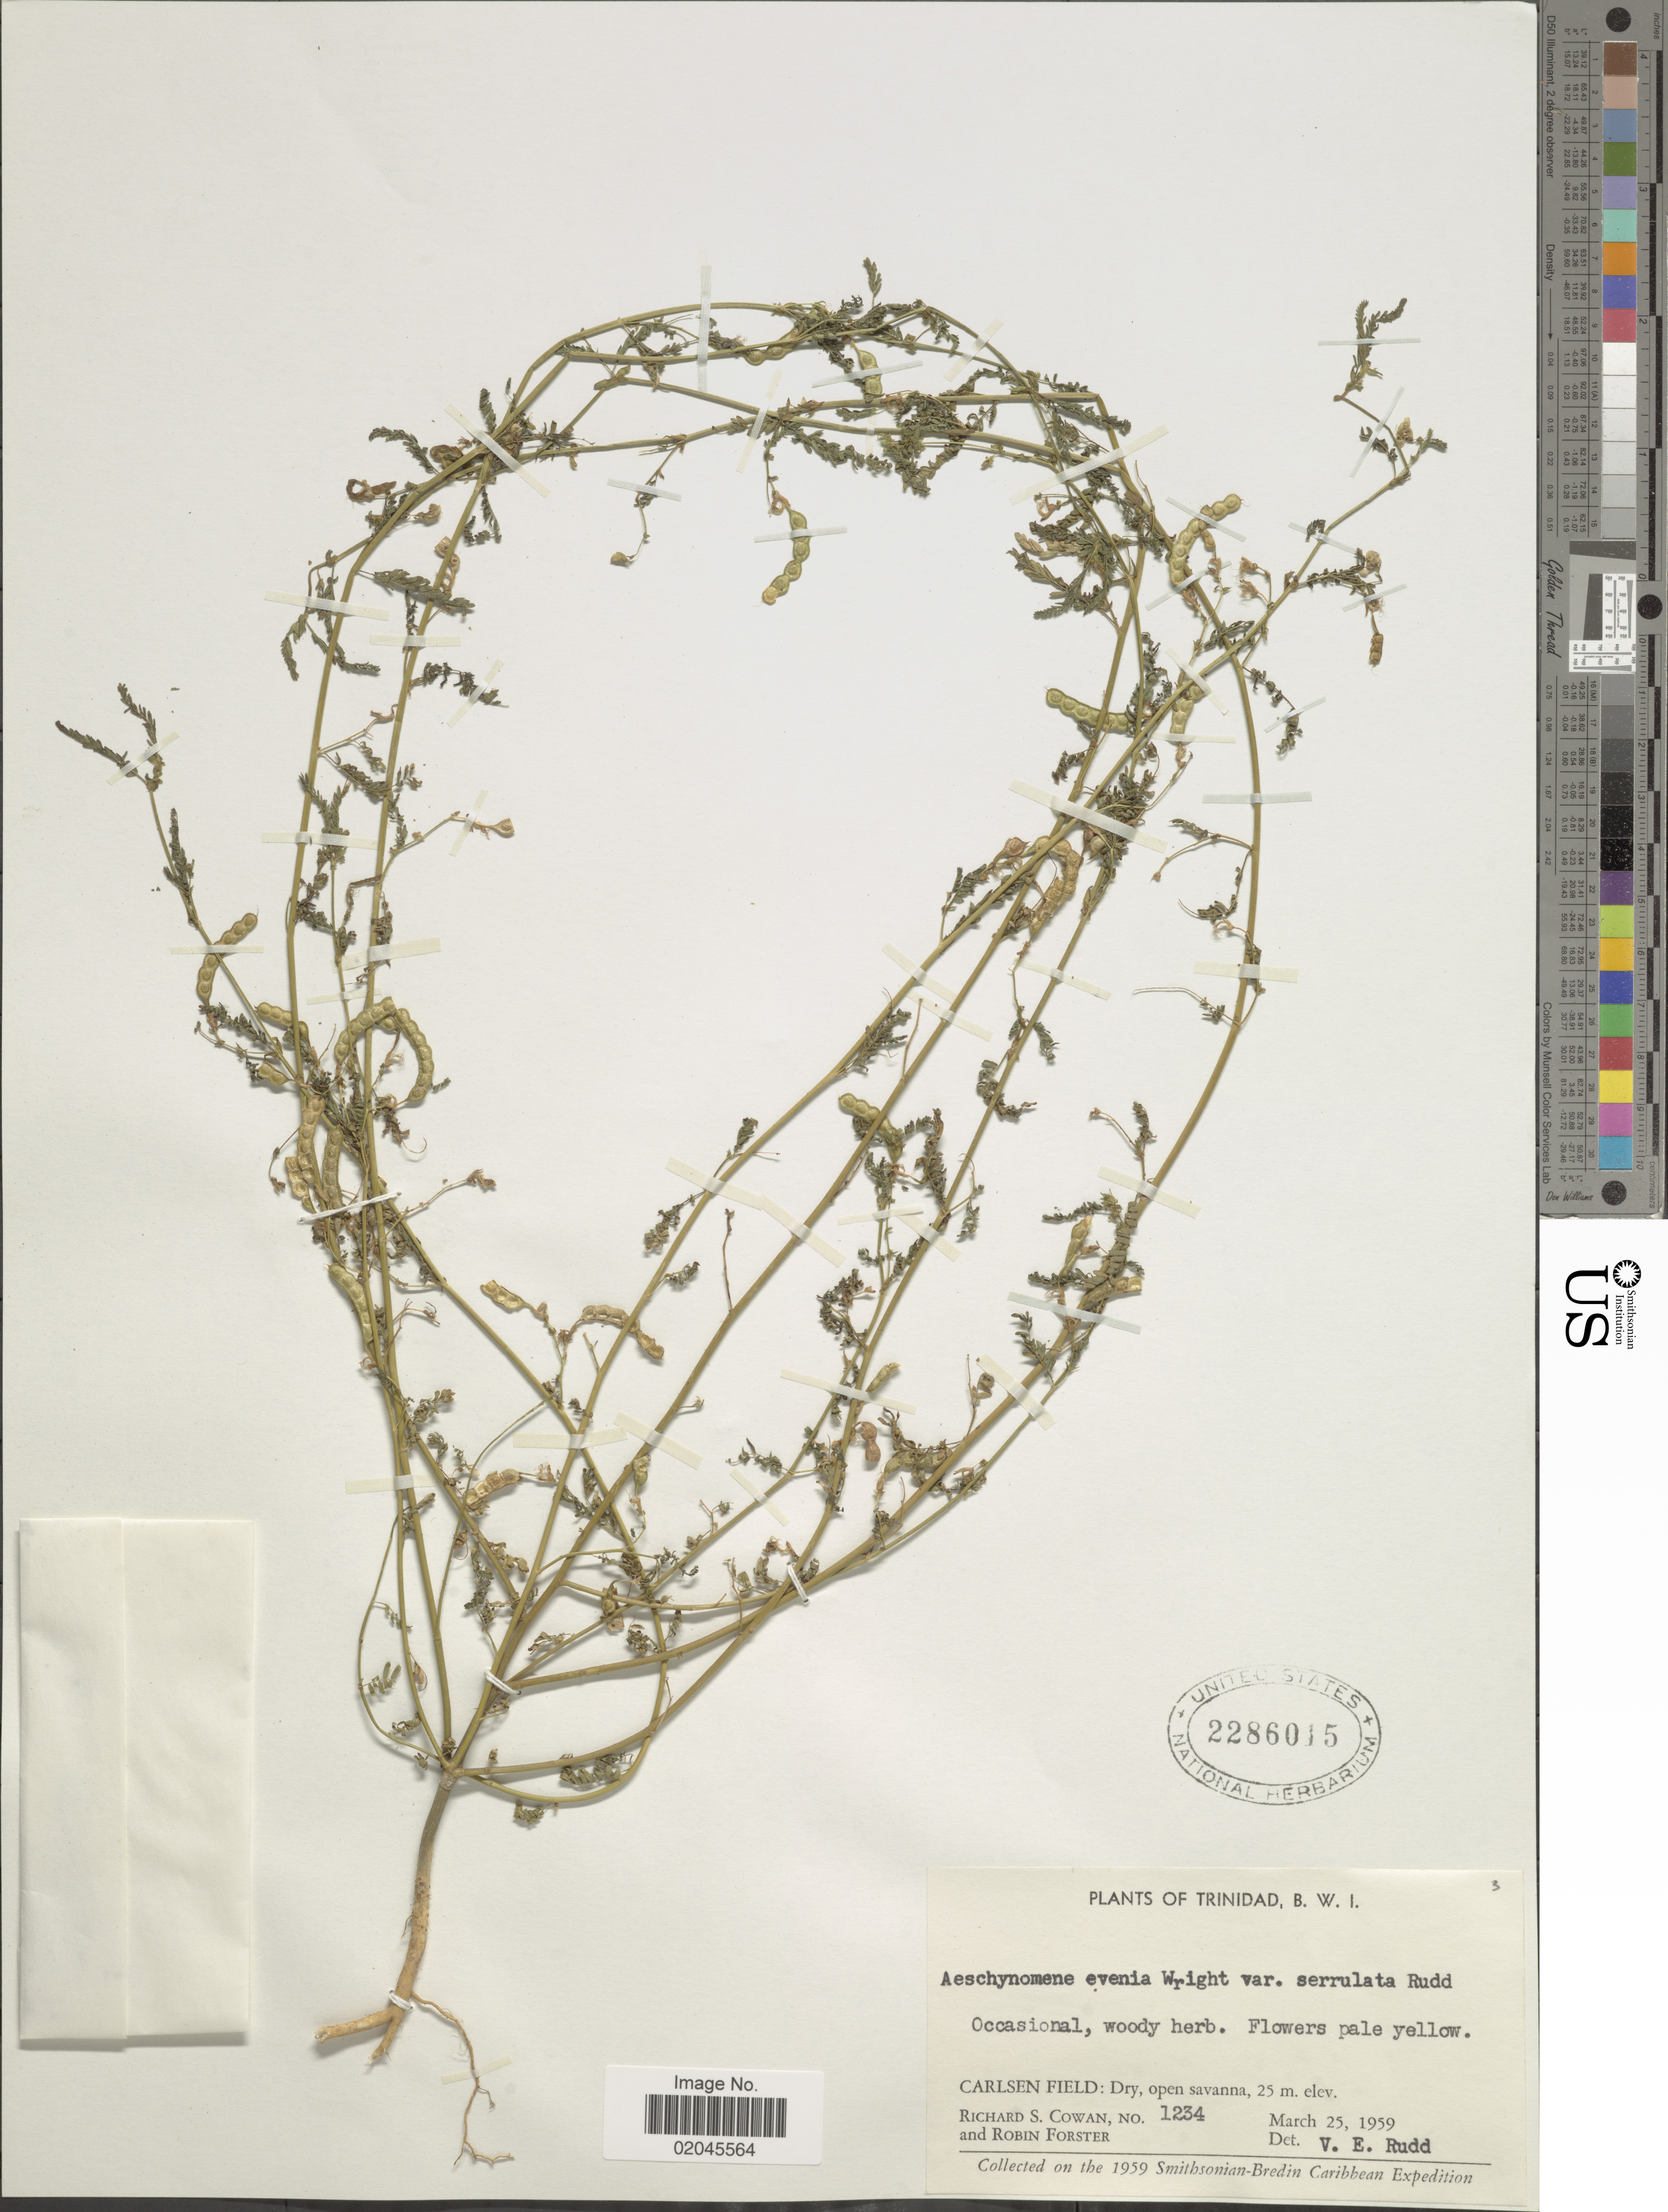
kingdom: Plantae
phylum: Tracheophyta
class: Magnoliopsida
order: Fabales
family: Fabaceae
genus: Aeschynomene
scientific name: Aeschynomene evenia var. serrulata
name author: Rudd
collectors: R. S. Cowan & R. Forster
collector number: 1234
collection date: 1959-03-25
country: Trinidad and Tobago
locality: Trinidad, B.W.I., Carlsen Field.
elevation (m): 25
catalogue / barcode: US 2286015